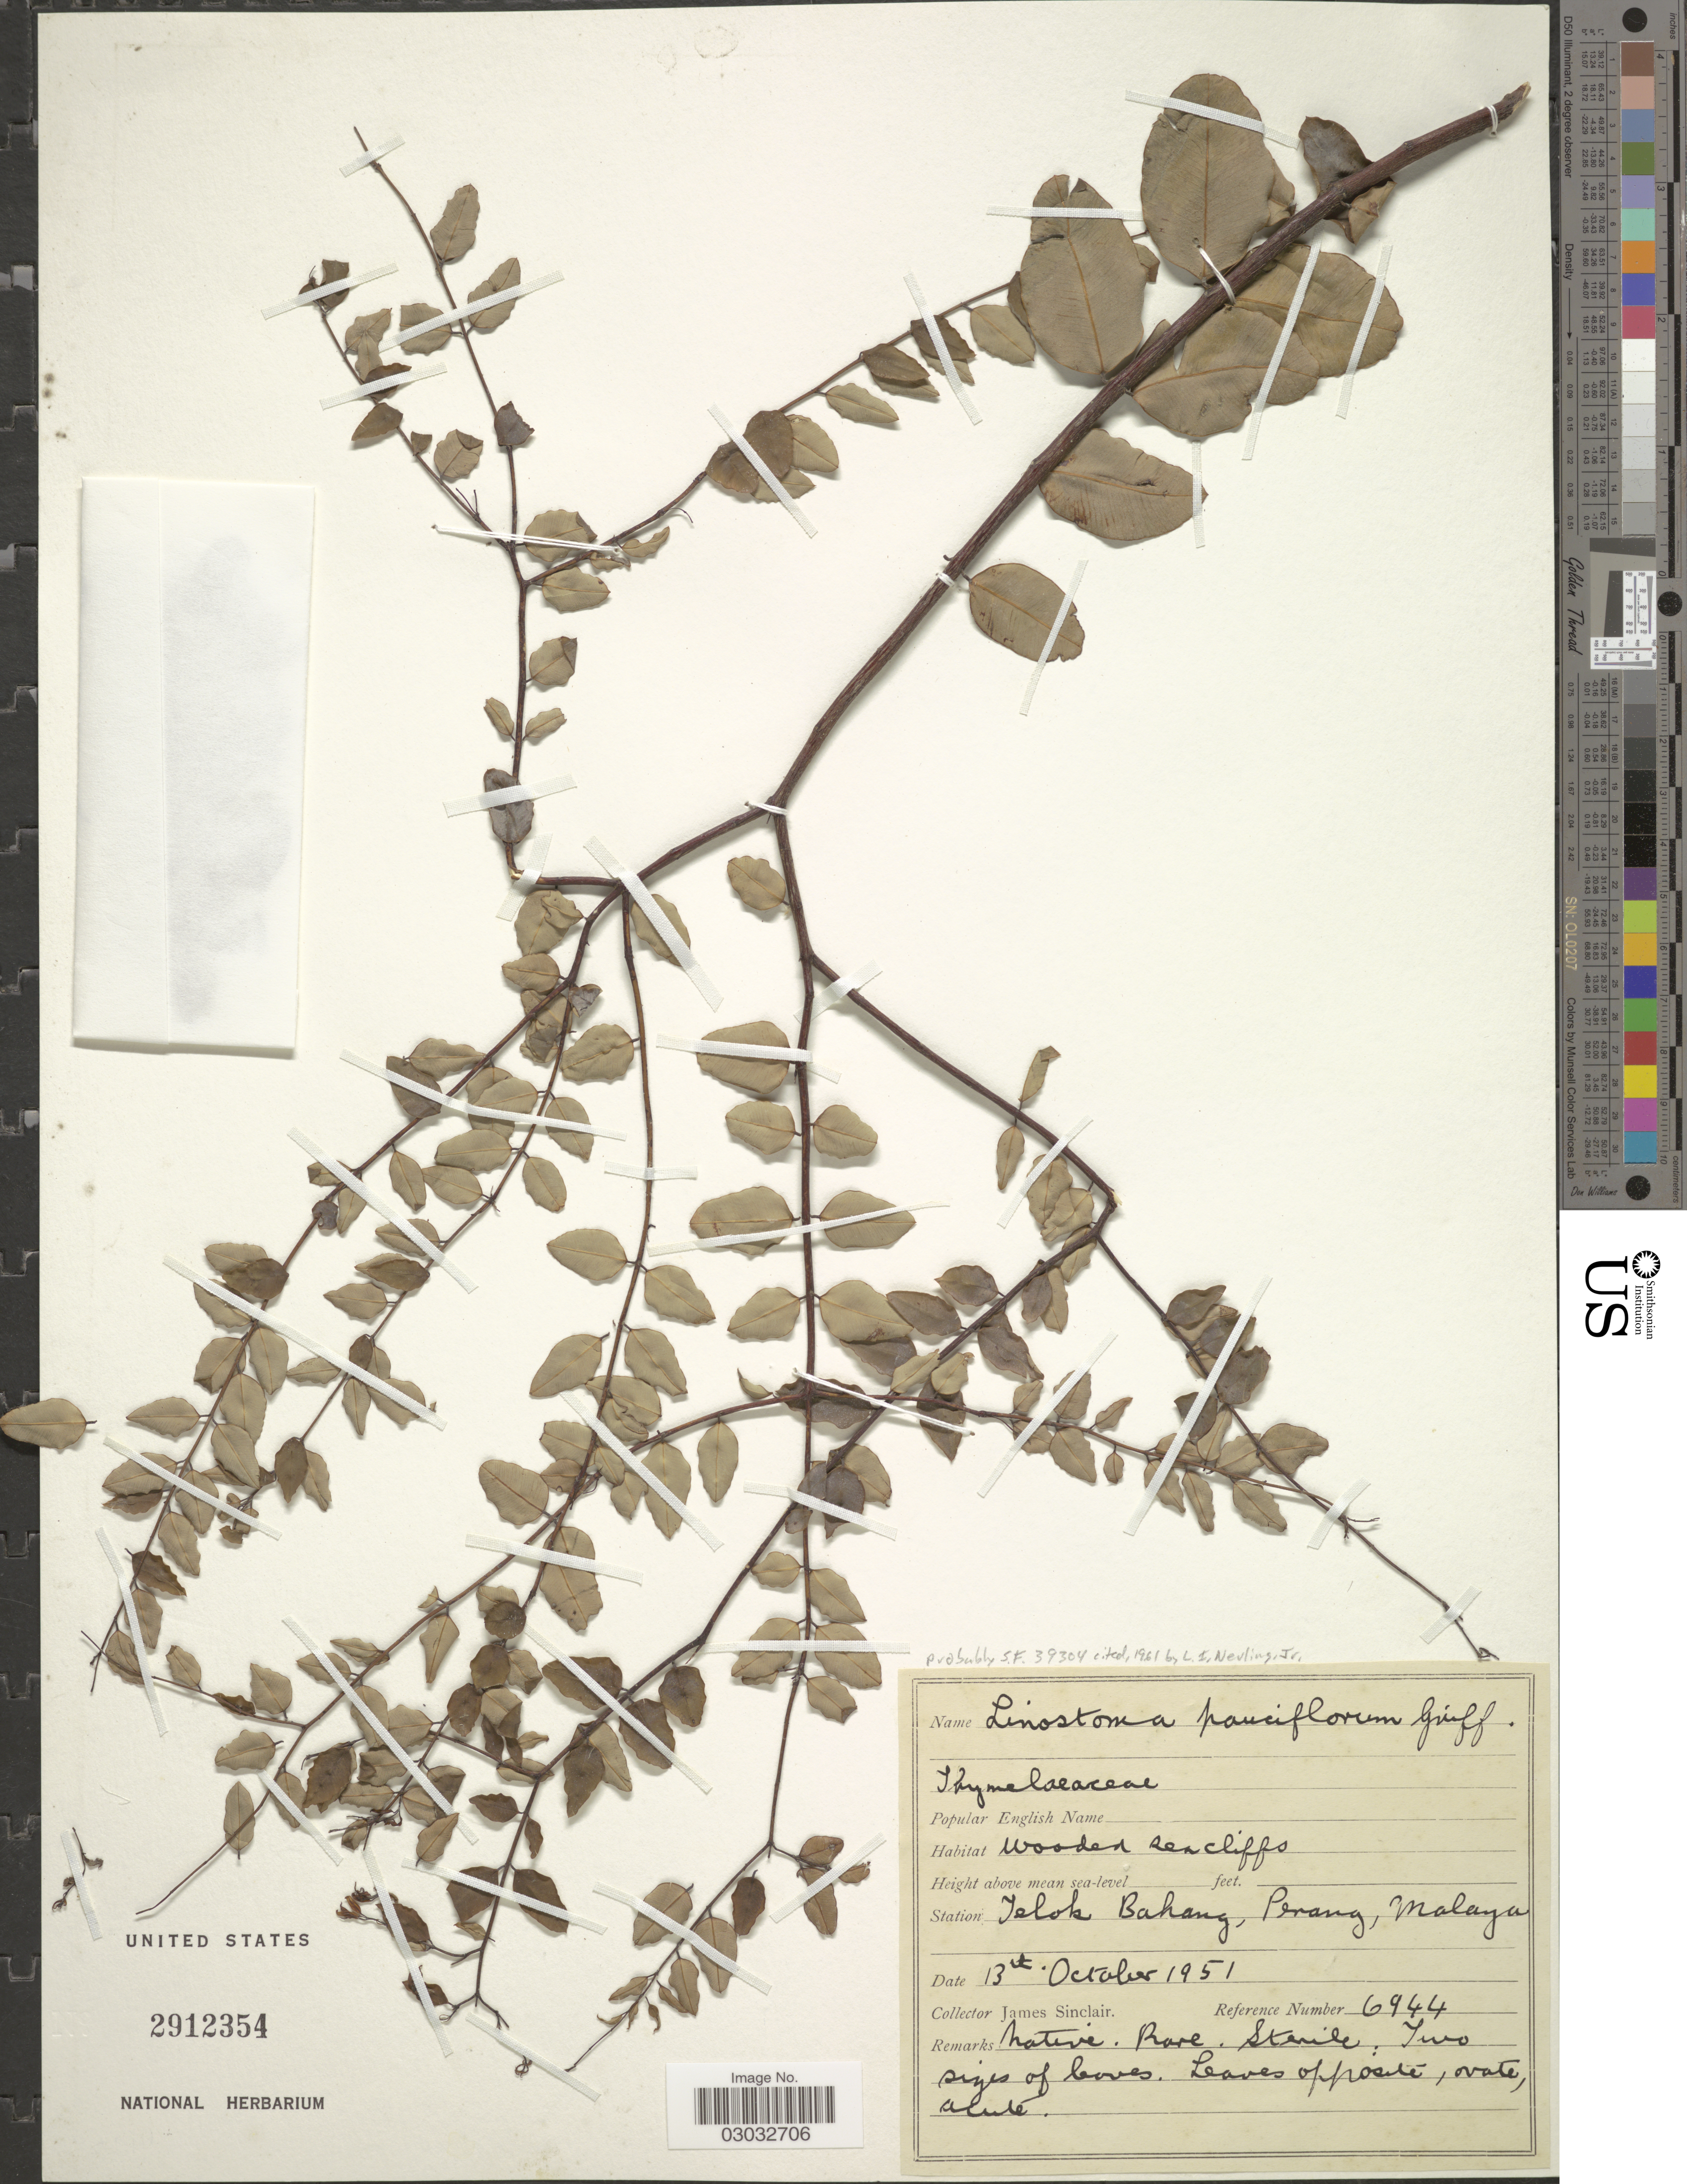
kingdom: Plantae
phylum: Tracheophyta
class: Magnoliopsida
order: Malvales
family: Thymelaeaceae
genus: Linostoma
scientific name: Linostoma pauciflorum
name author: Griff.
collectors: J. Sinclair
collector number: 6944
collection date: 1951-10-13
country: Malaysia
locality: Station Teluk Bahang, Penang, Malaya.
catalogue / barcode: US 2912354